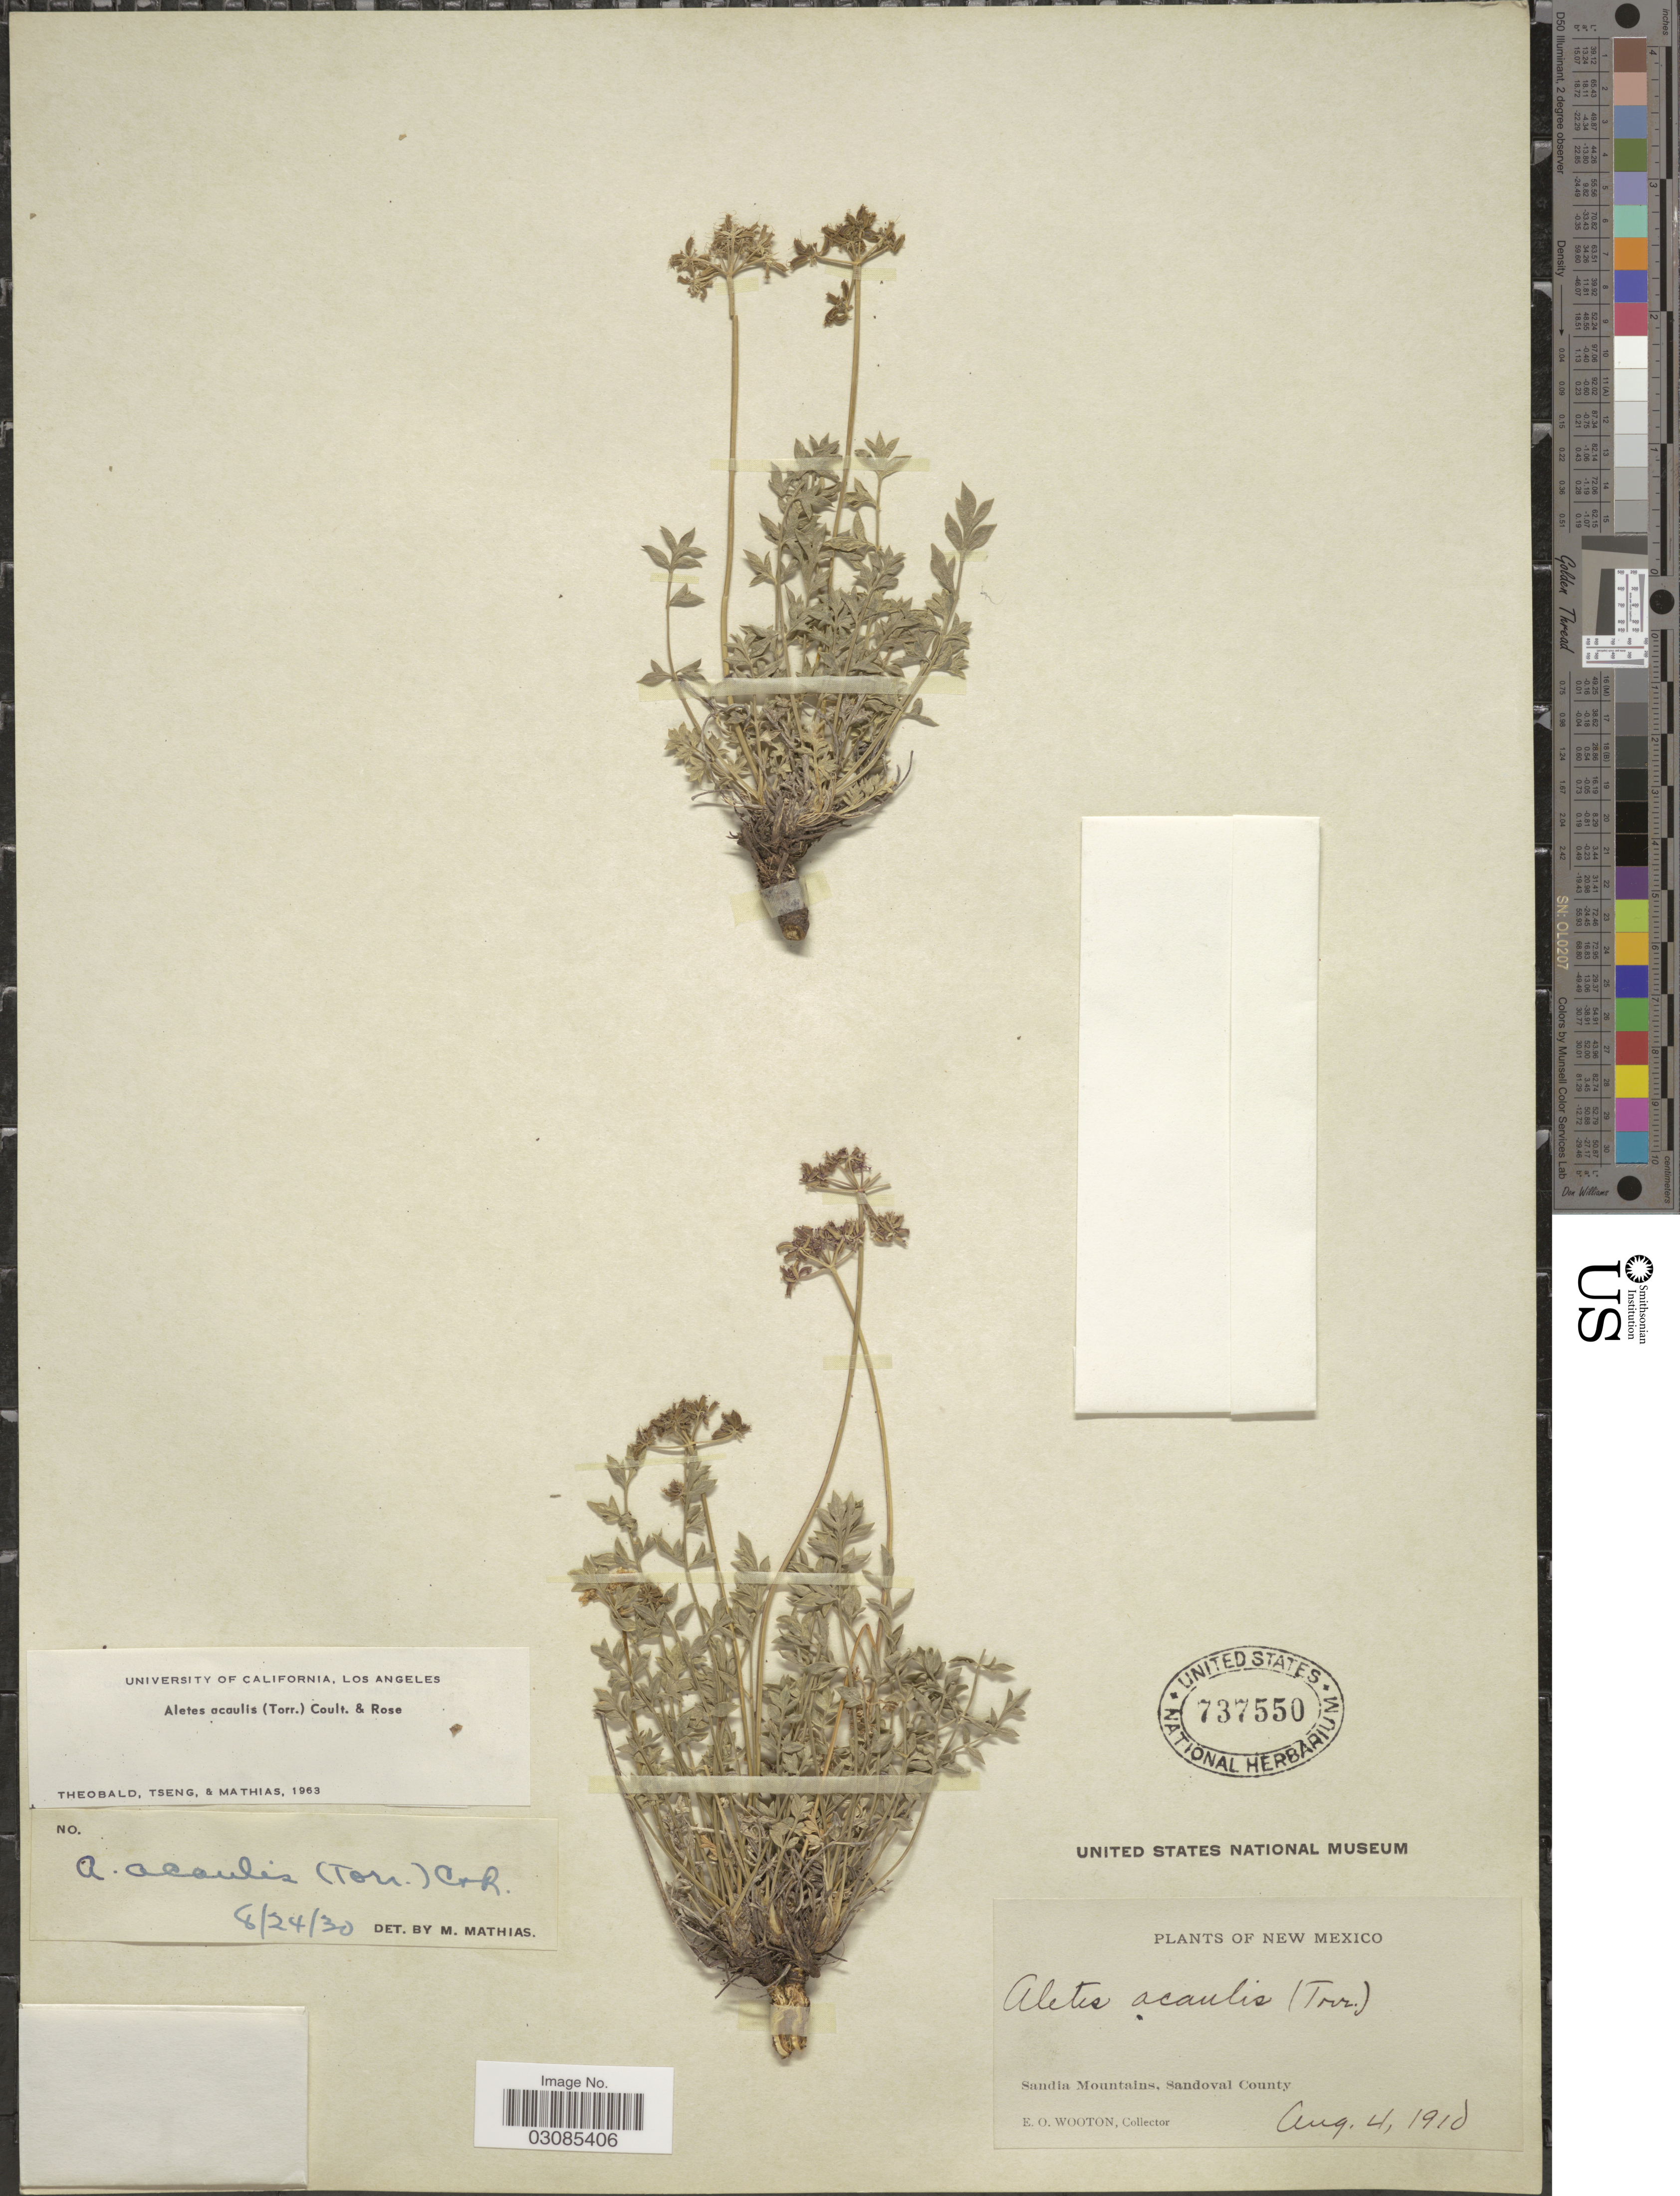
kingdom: Plantae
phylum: Tracheophyta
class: Magnoliopsida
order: Apiales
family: Apiaceae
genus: Aletes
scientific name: Aletes acaulis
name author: (Torr.) J.M. Coult. & Rose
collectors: E. O. Wooton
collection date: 1910-08-04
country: United States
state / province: New Mexico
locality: Sandia Mountains, Sandoval County.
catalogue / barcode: US 737550